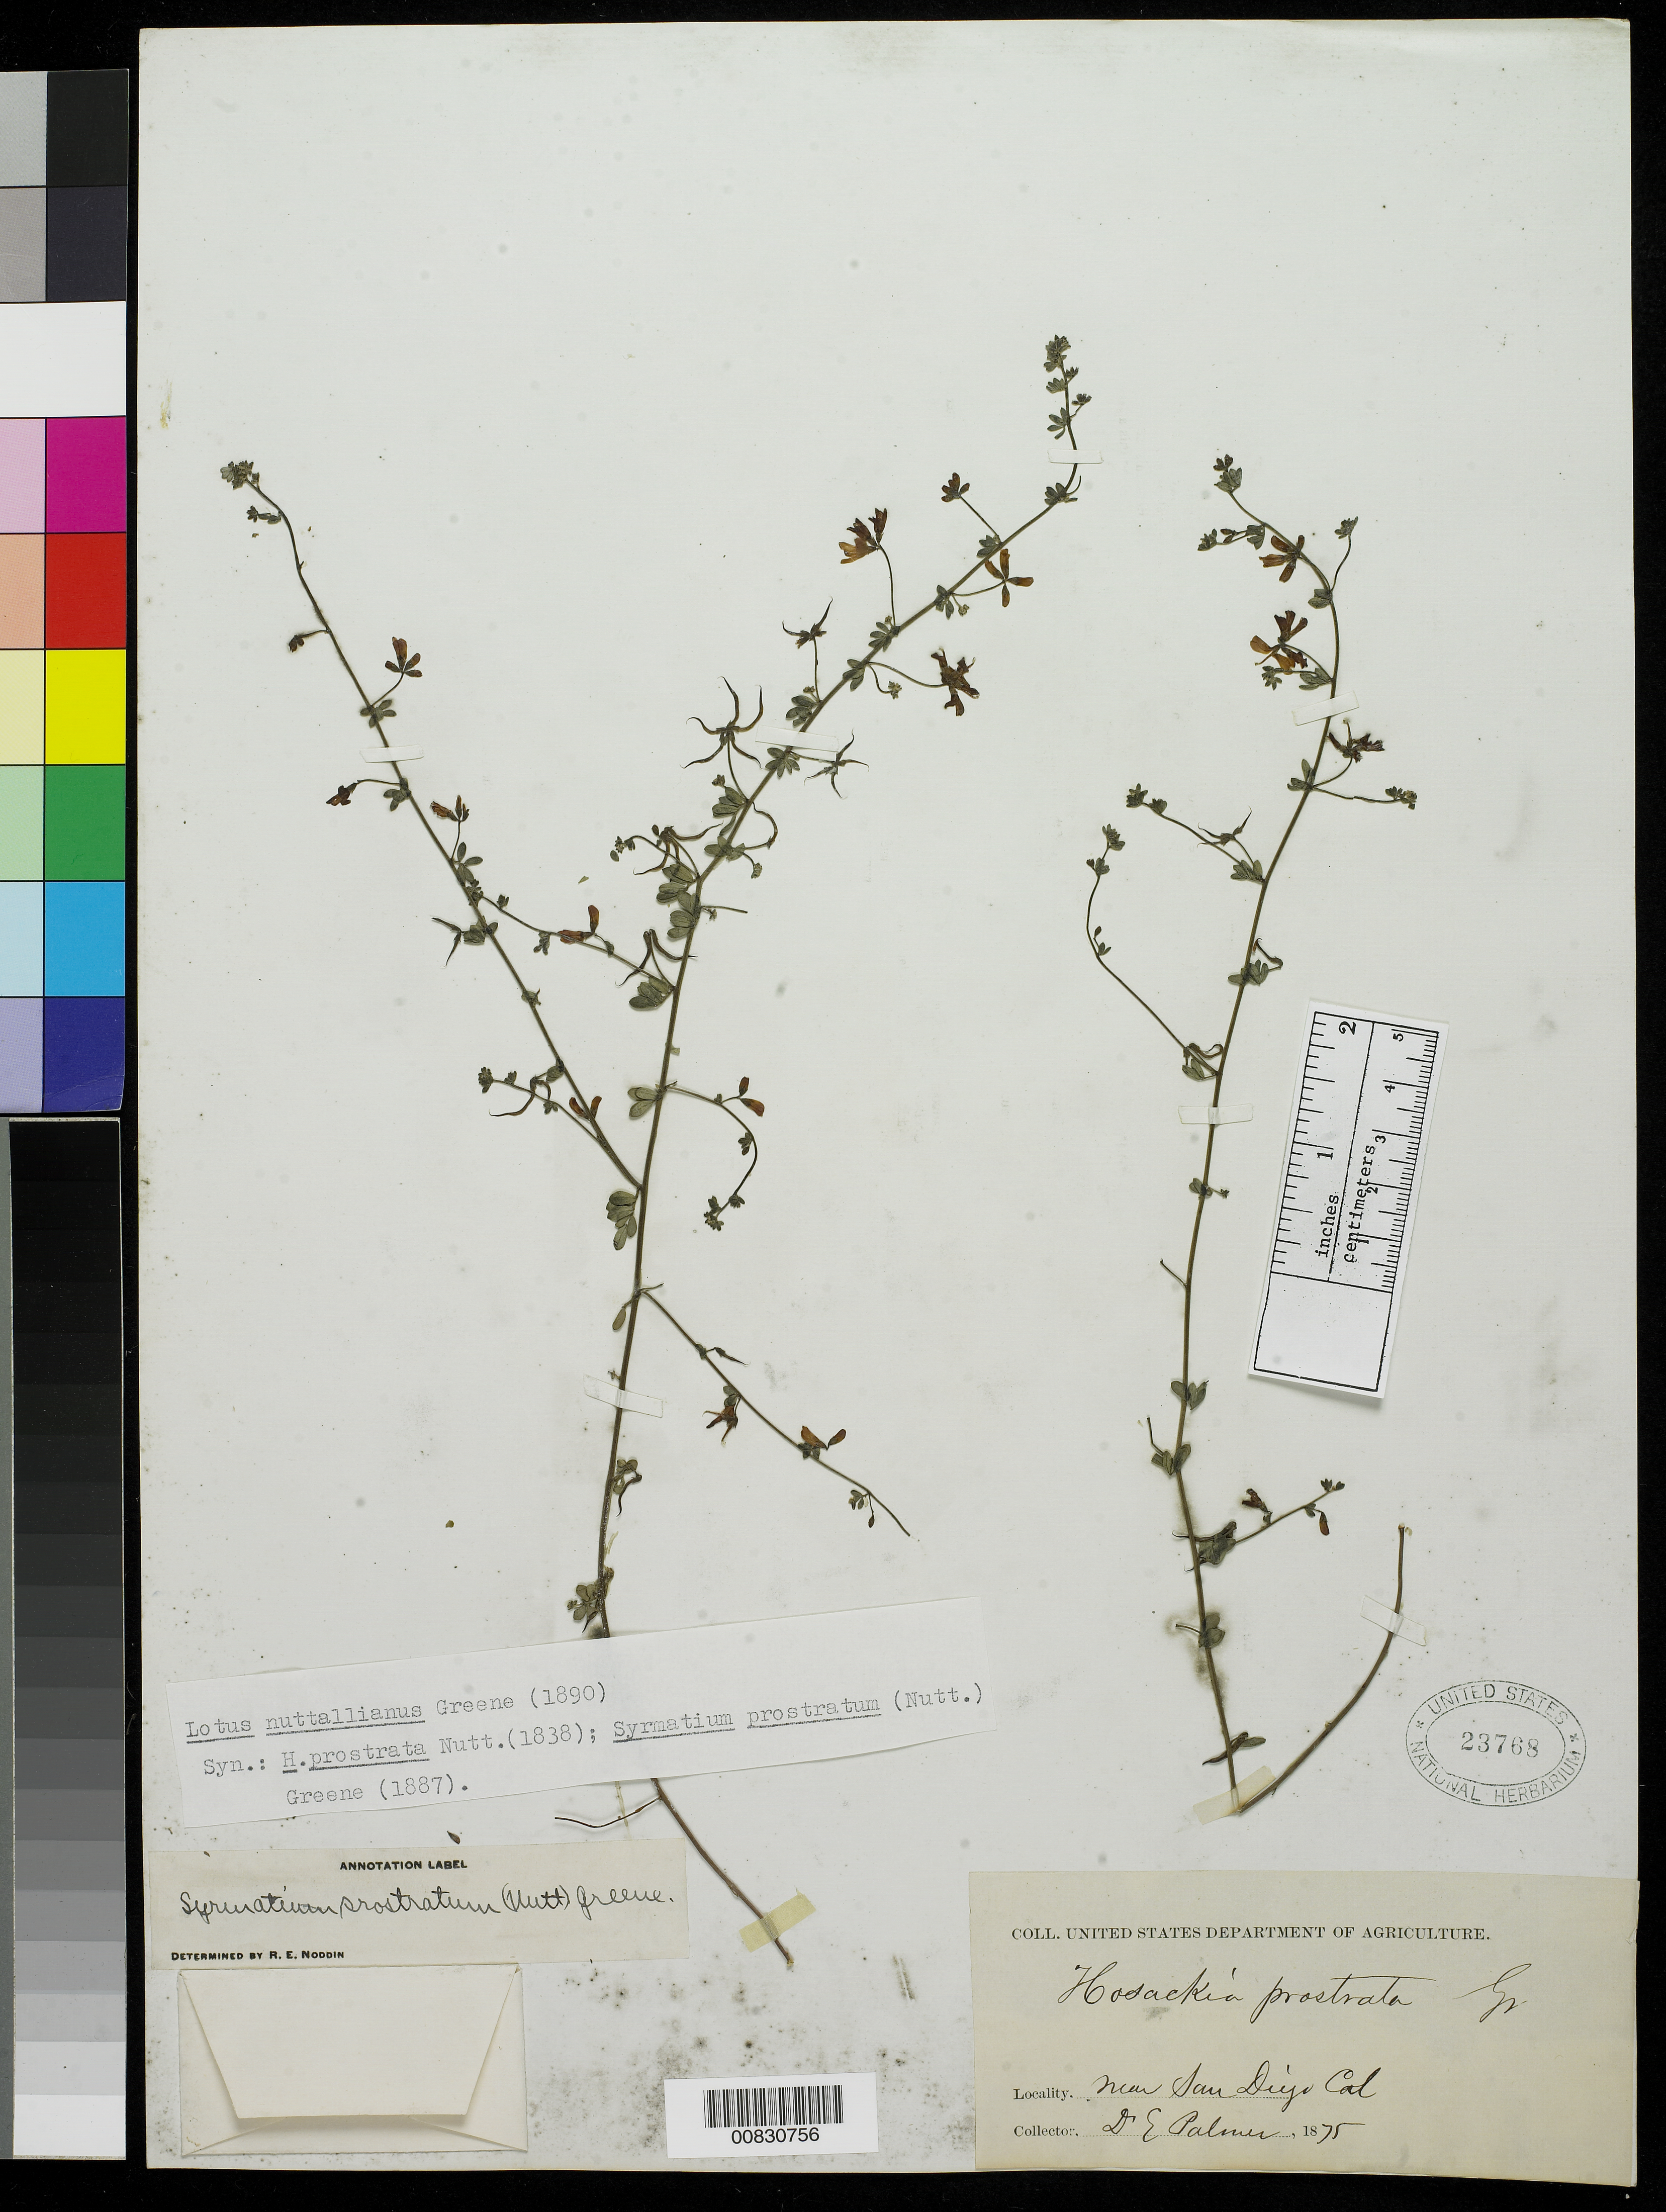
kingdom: Plantae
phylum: Tracheophyta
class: Magnoliopsida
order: Fabales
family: Fabaceae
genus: Syrmatium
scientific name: Syrmatium prostratum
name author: (Nutt.) Greene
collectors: E. Palmer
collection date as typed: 1875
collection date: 1875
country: United States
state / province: California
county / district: San Diego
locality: Near San Diego, California.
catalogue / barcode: US 23768